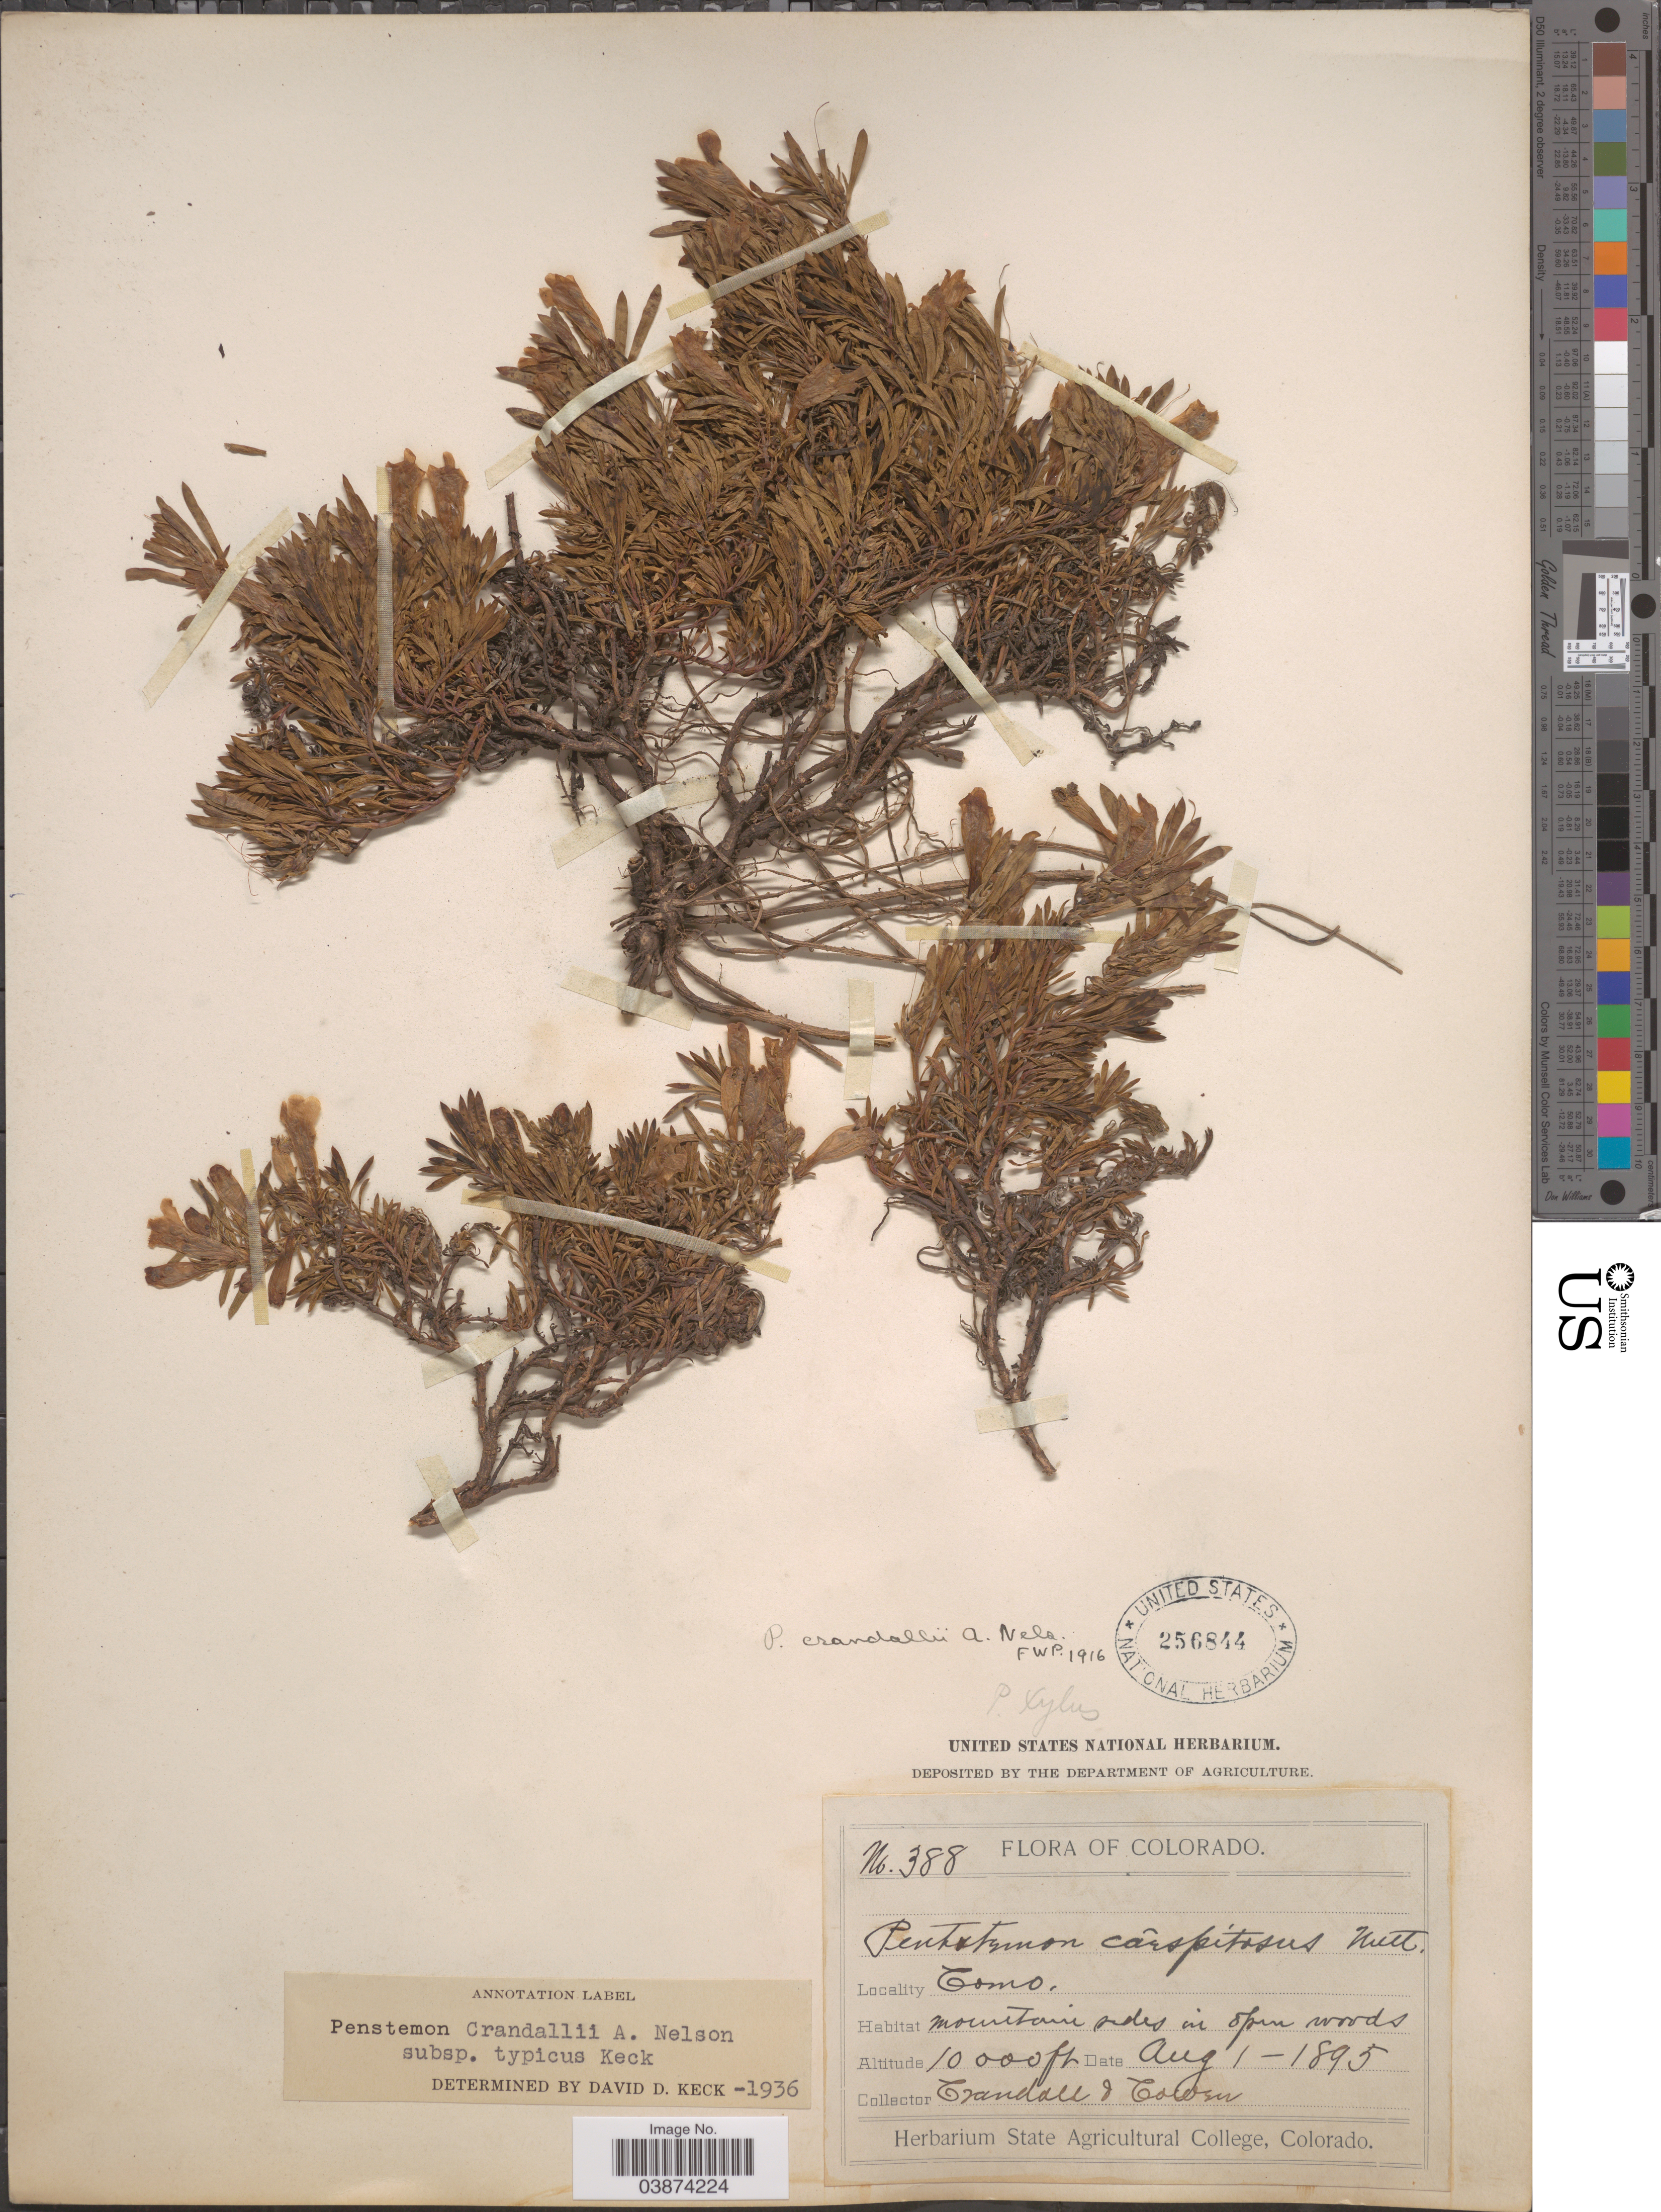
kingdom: Plantae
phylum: Tracheophyta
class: Magnoliopsida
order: Lamiales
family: Plantaginaceae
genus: Penstemon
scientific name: Penstemon crandallii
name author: A. Nelson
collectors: -. Crandall & -. Cowen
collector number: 388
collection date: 1895-08-01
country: United States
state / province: Colorado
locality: Como.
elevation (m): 3048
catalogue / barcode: US 256844